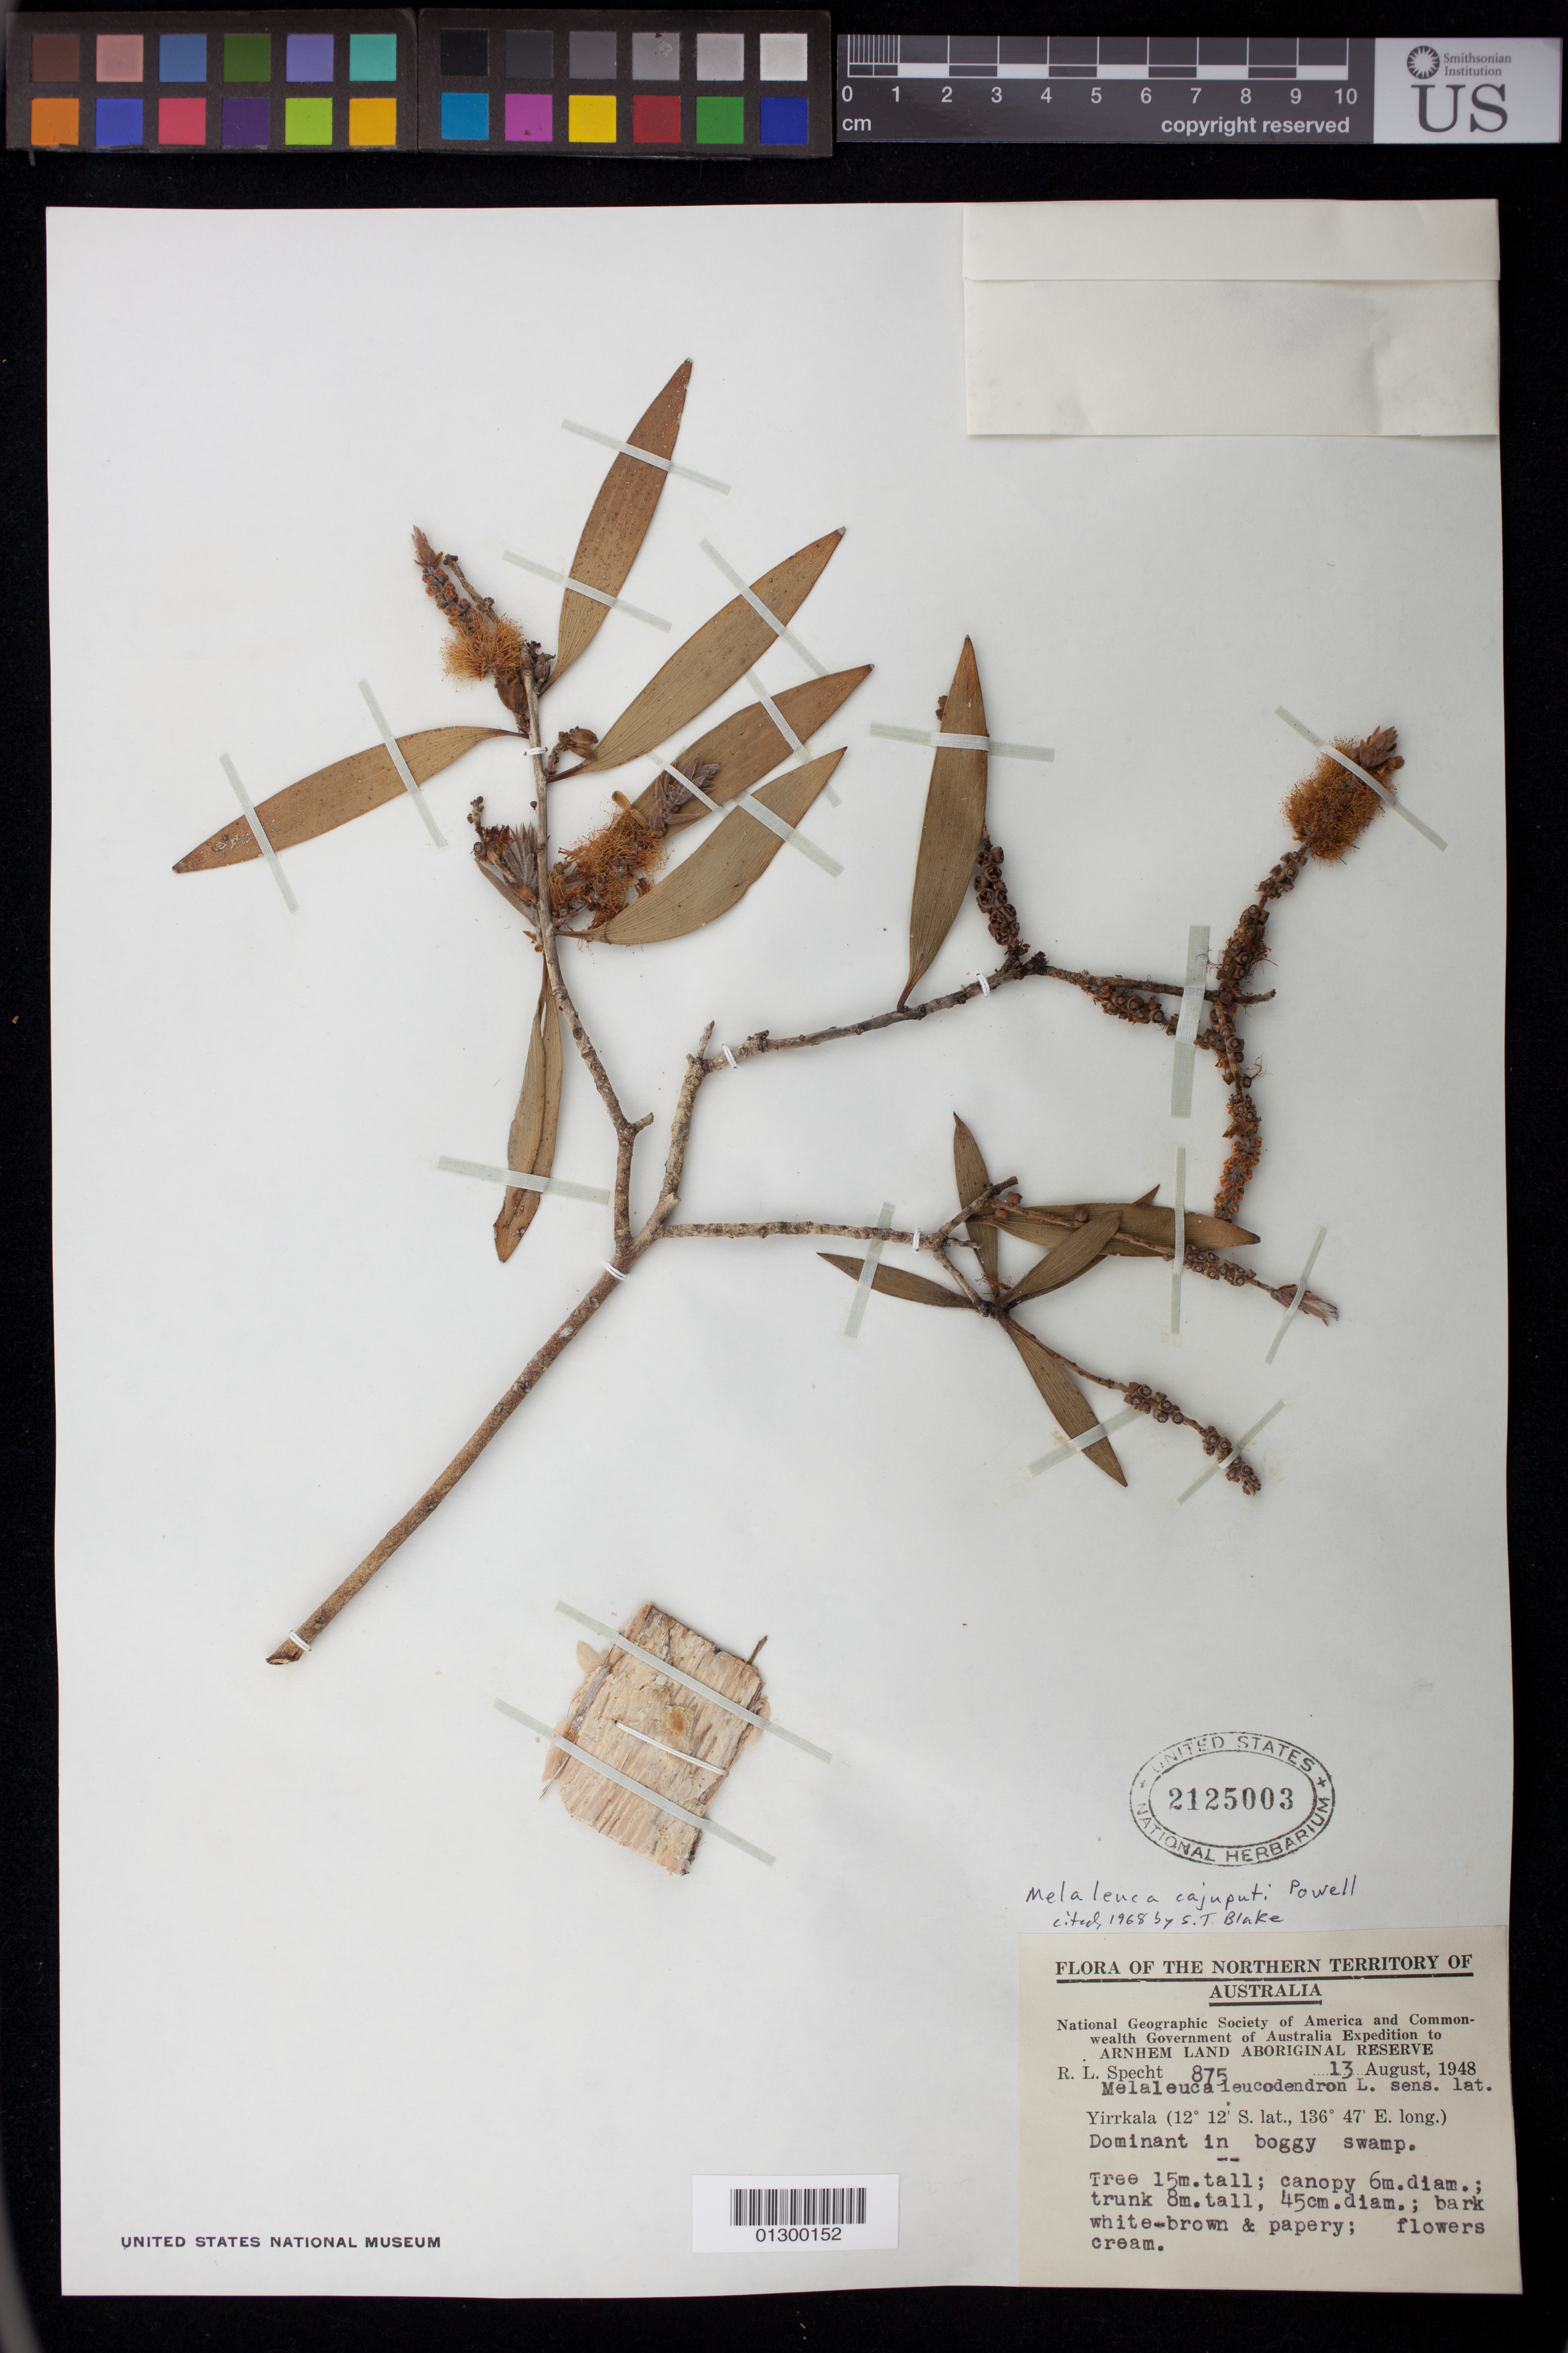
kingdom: Plantae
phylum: Tracheophyta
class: Magnoliopsida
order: Myrtales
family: Myrtaceae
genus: Melaleuca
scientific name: Melaleuca cajuputi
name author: Powell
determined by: Blake, S. T.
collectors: R. L. Specht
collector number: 875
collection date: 1948-08-13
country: Australia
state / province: Northern Territory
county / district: East Arnhem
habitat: Dominant in boggy swamp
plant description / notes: Tree 15 m. tall; canopy 6 m. diam.; trunk 8 m. tall, 45 cm. diam.; bark white-brown and papery; flowers cream.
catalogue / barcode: US 2125003